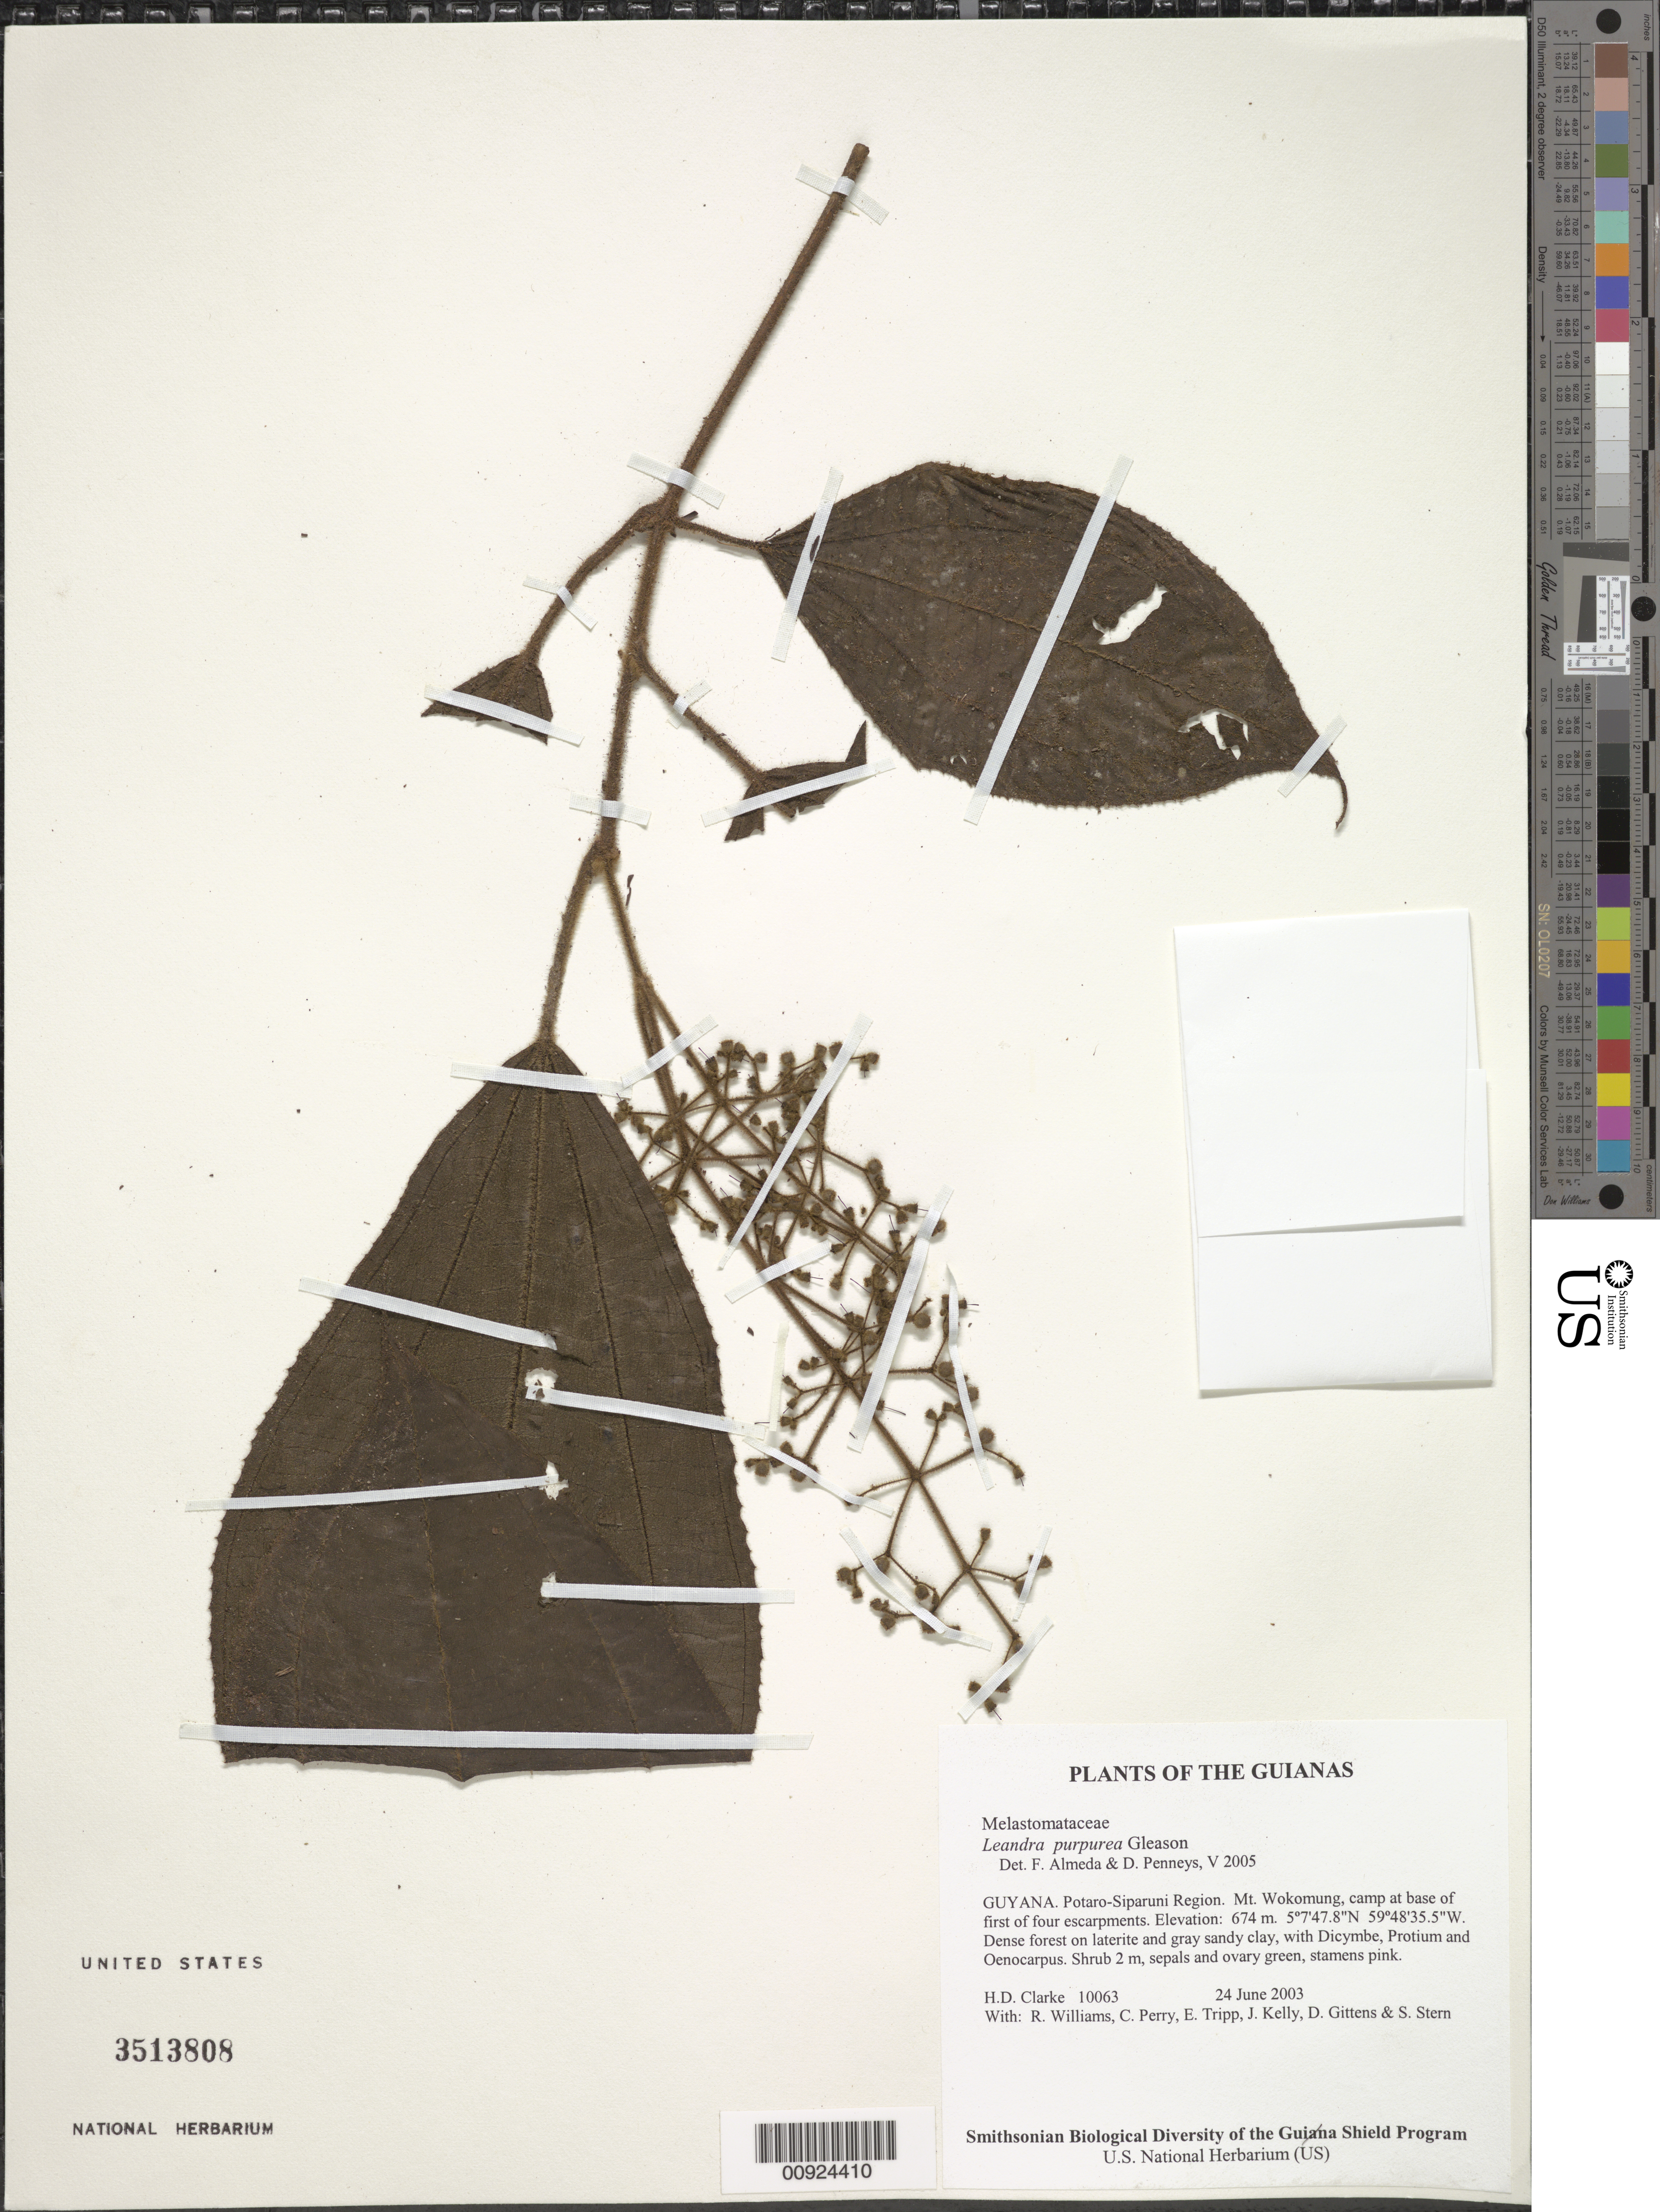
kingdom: Plantae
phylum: Tracheophyta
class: Magnoliopsida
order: Myrtales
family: Melastomataceae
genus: Leandra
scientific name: Leandra purpurea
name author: Gleason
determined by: Almeda, F.; Penneys, D. S.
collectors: H. D. Clarke, R. Williams, C. Perry, E. Tripp, J. Kelly, D. Gittens & S. R. Stern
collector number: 10063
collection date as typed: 24 June 2003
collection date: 2003-06-24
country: Guyana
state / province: Potaro-Siparuni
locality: Mt. Wokomung, camp at base of first of four escarpments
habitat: Dense forest on laterite and gray sandy clay, with Dicymbe, Protium and Oenocarpus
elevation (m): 674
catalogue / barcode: US 3513808